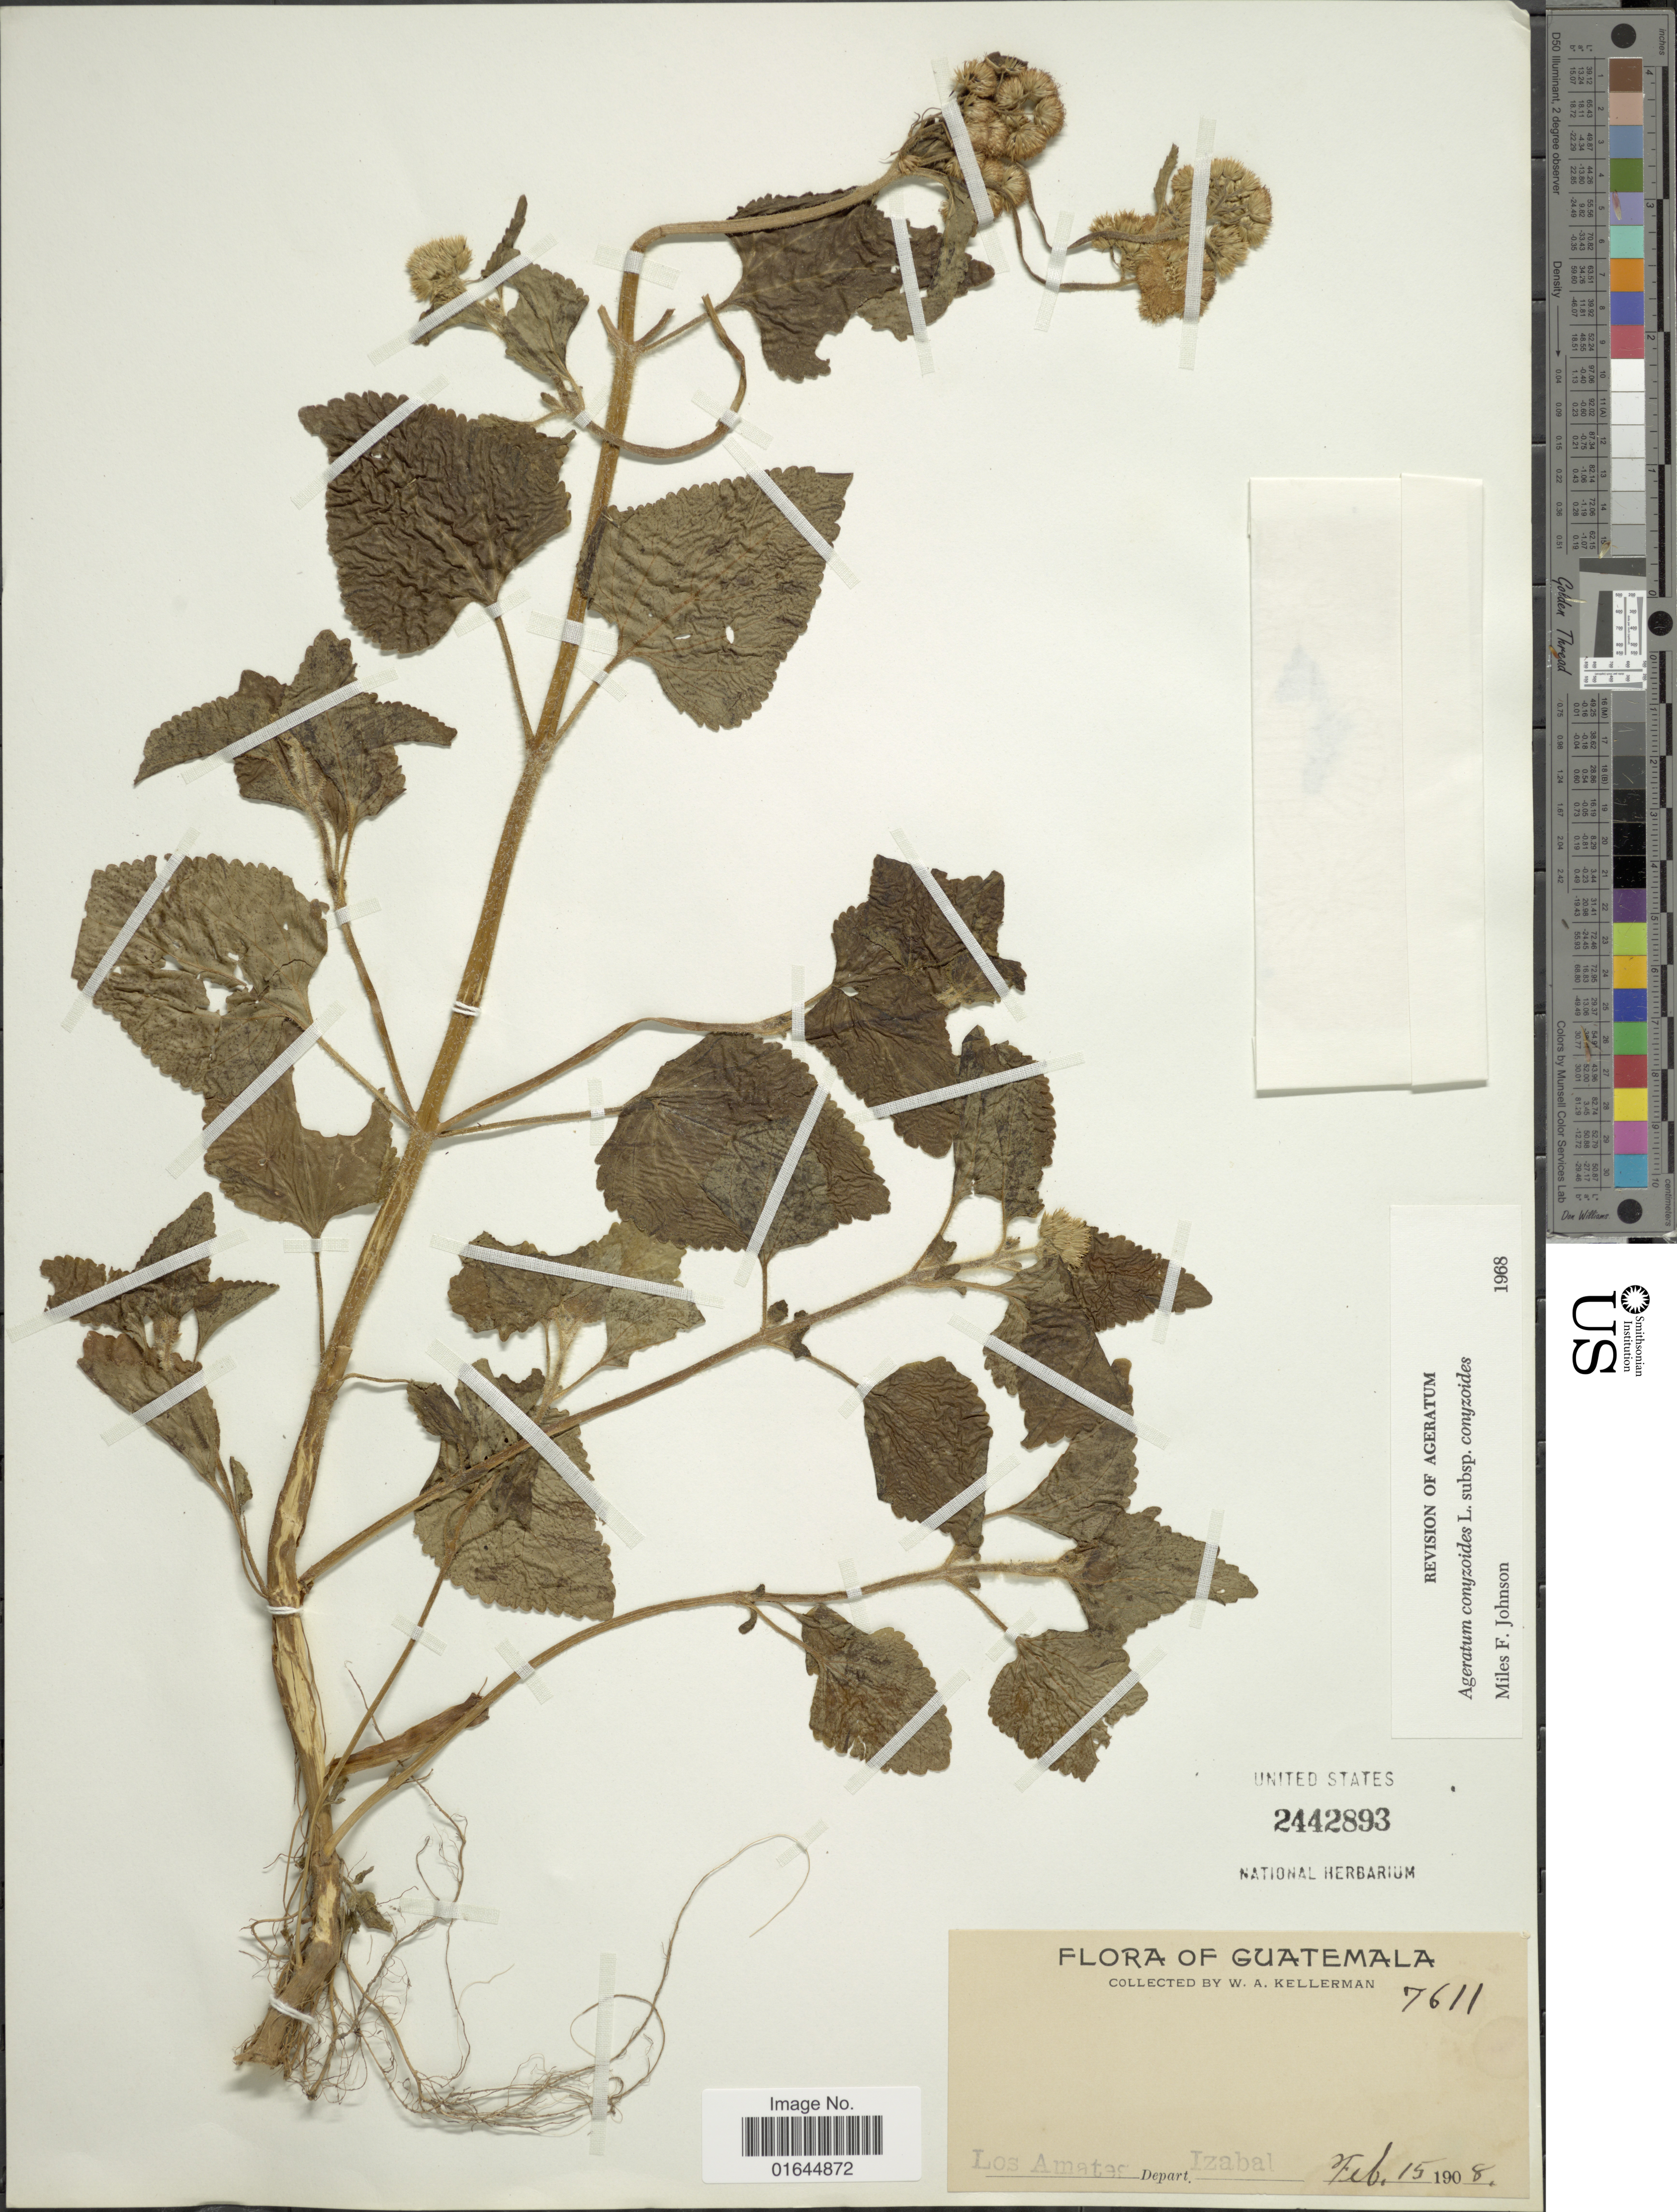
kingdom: Plantae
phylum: Tracheophyta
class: Magnoliopsida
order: Asterales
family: Asteraceae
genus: Ageratum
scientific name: Ageratum houstonianum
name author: Mill.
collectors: W. Kellerman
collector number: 7611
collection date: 1908-02-15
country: Guatemala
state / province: Izabal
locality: Guatemala, Los Amates, Depart. Izabal.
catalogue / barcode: US 2442893